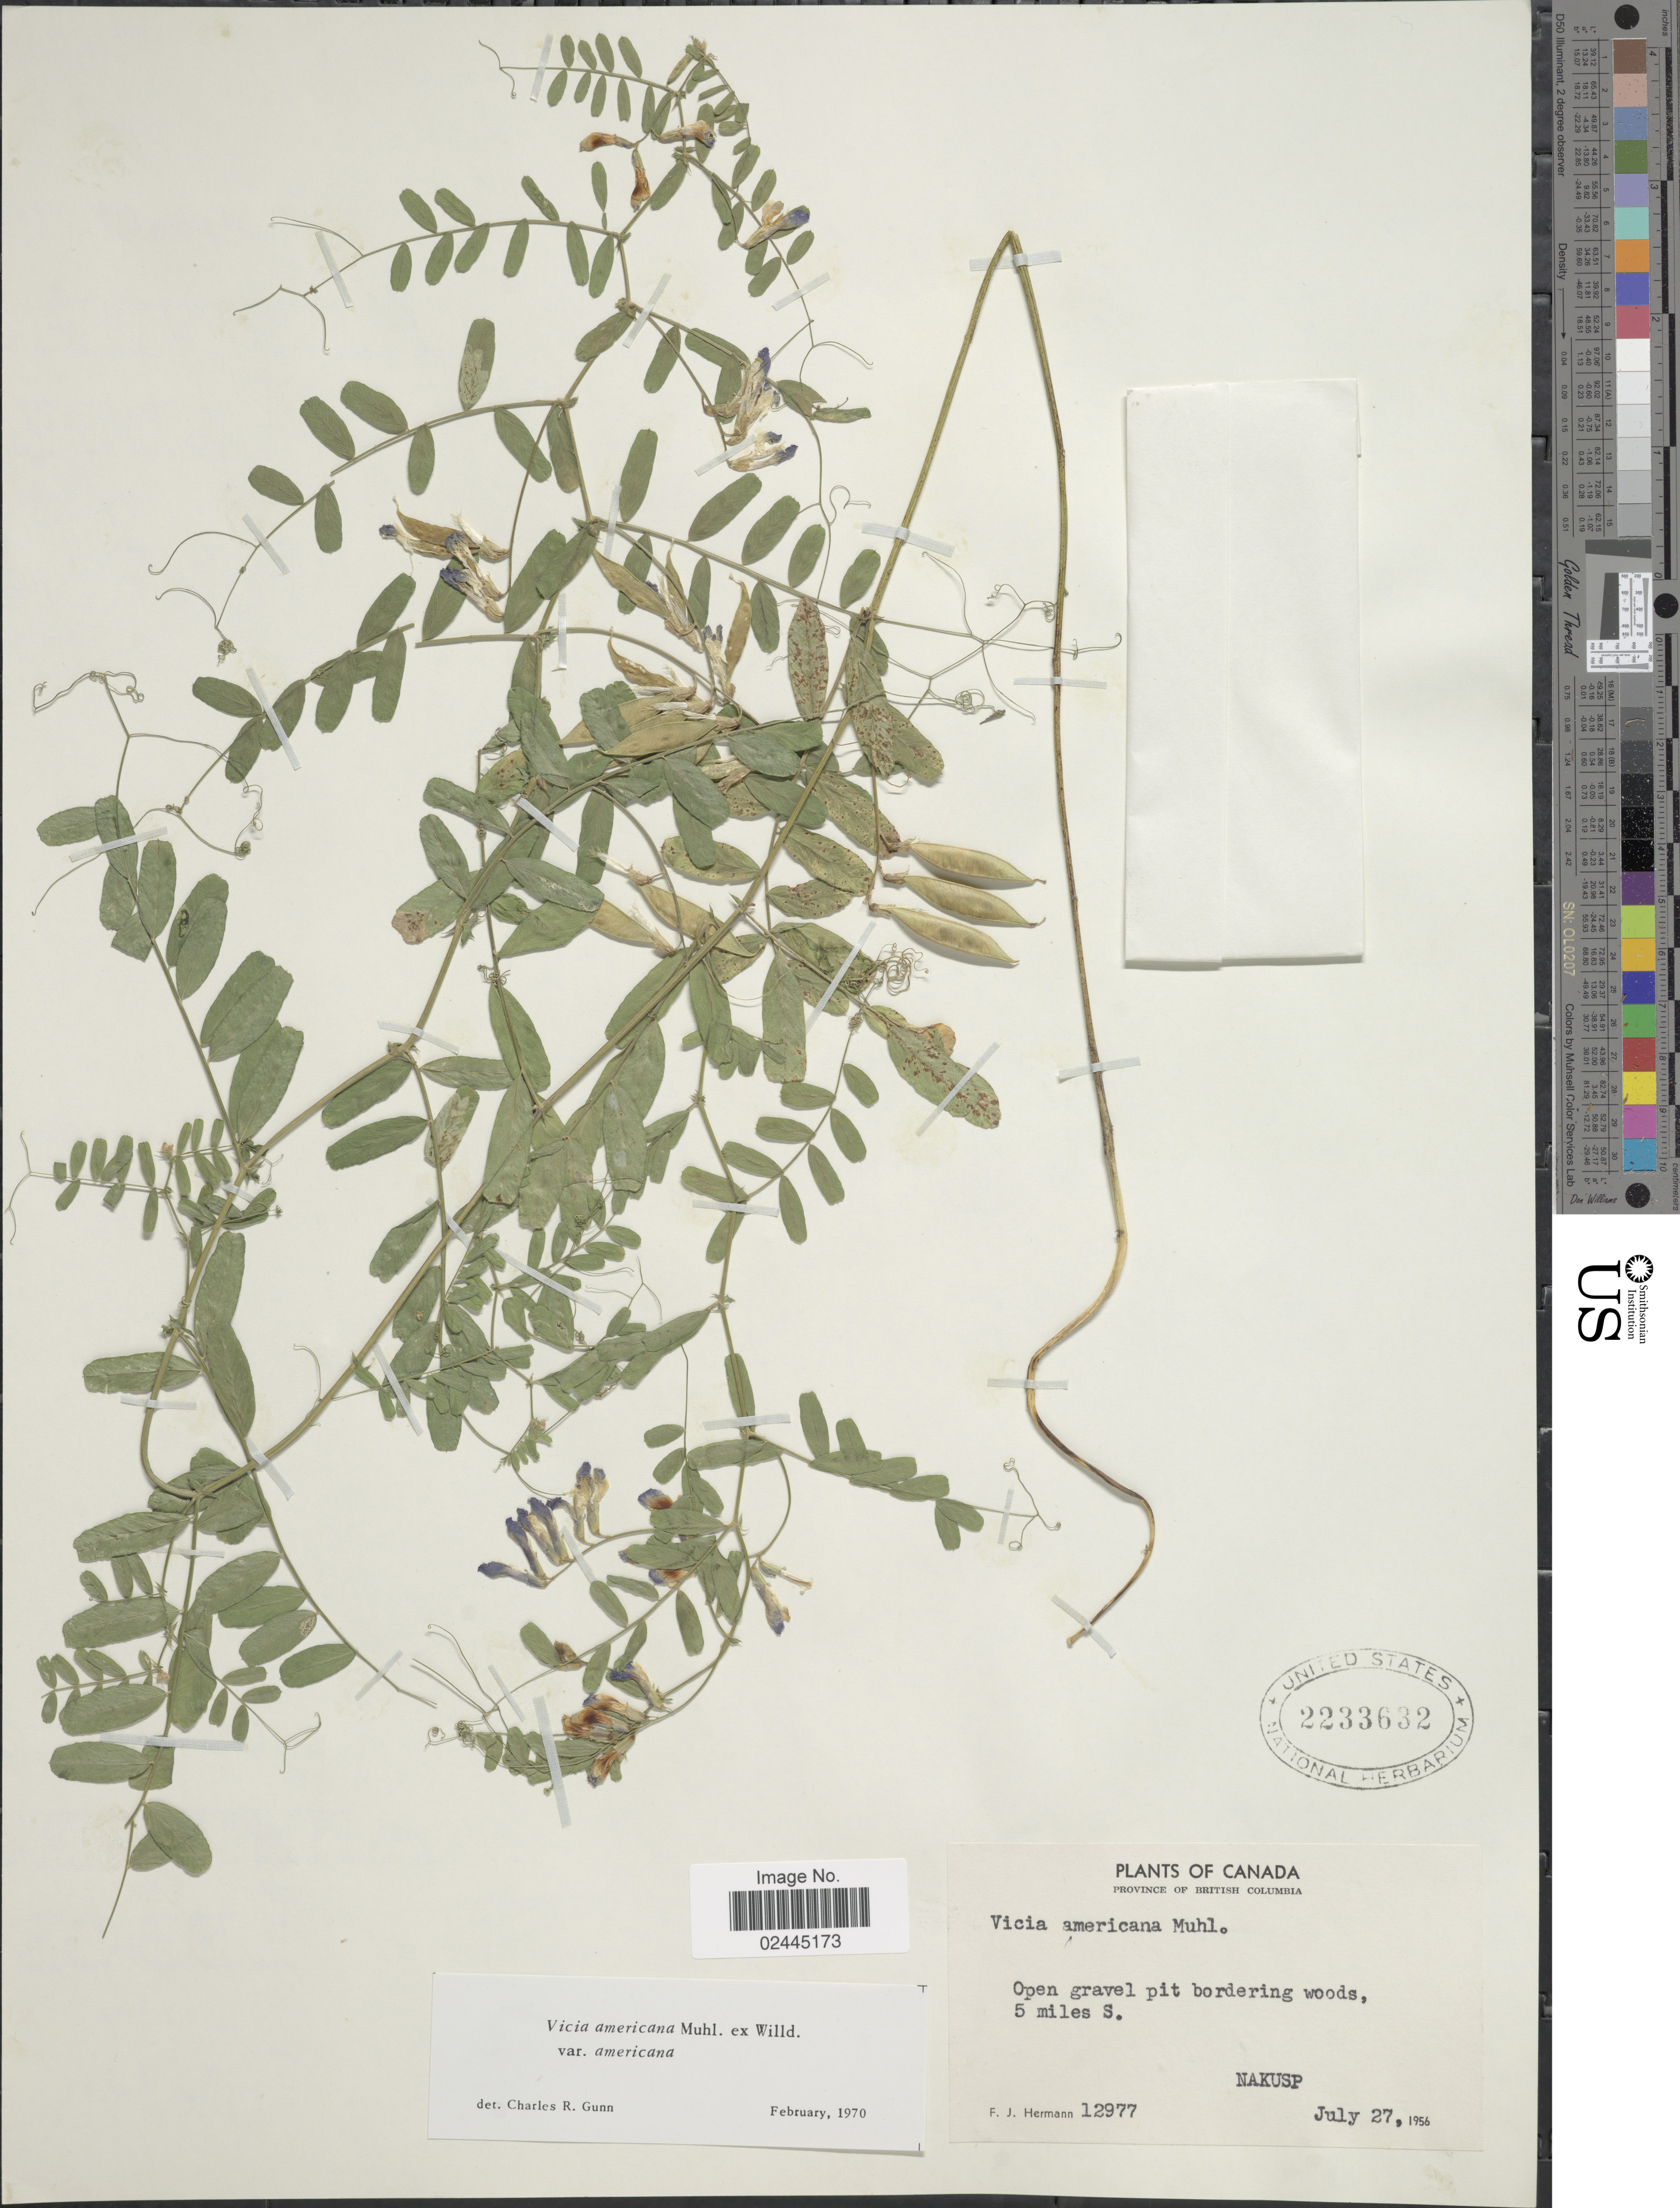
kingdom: Plantae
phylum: Tracheophyta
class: Magnoliopsida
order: Fabales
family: Fabaceae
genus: Vicia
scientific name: Vicia americana var. americana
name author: Muhl. ex Willd.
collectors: F. J. Hermann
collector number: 12977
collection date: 1956-07-27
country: Canada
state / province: British Columbia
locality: Province of British Columbia. Open gravel pit bordering woods, 5 miles S. Nakusp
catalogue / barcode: US 2233632